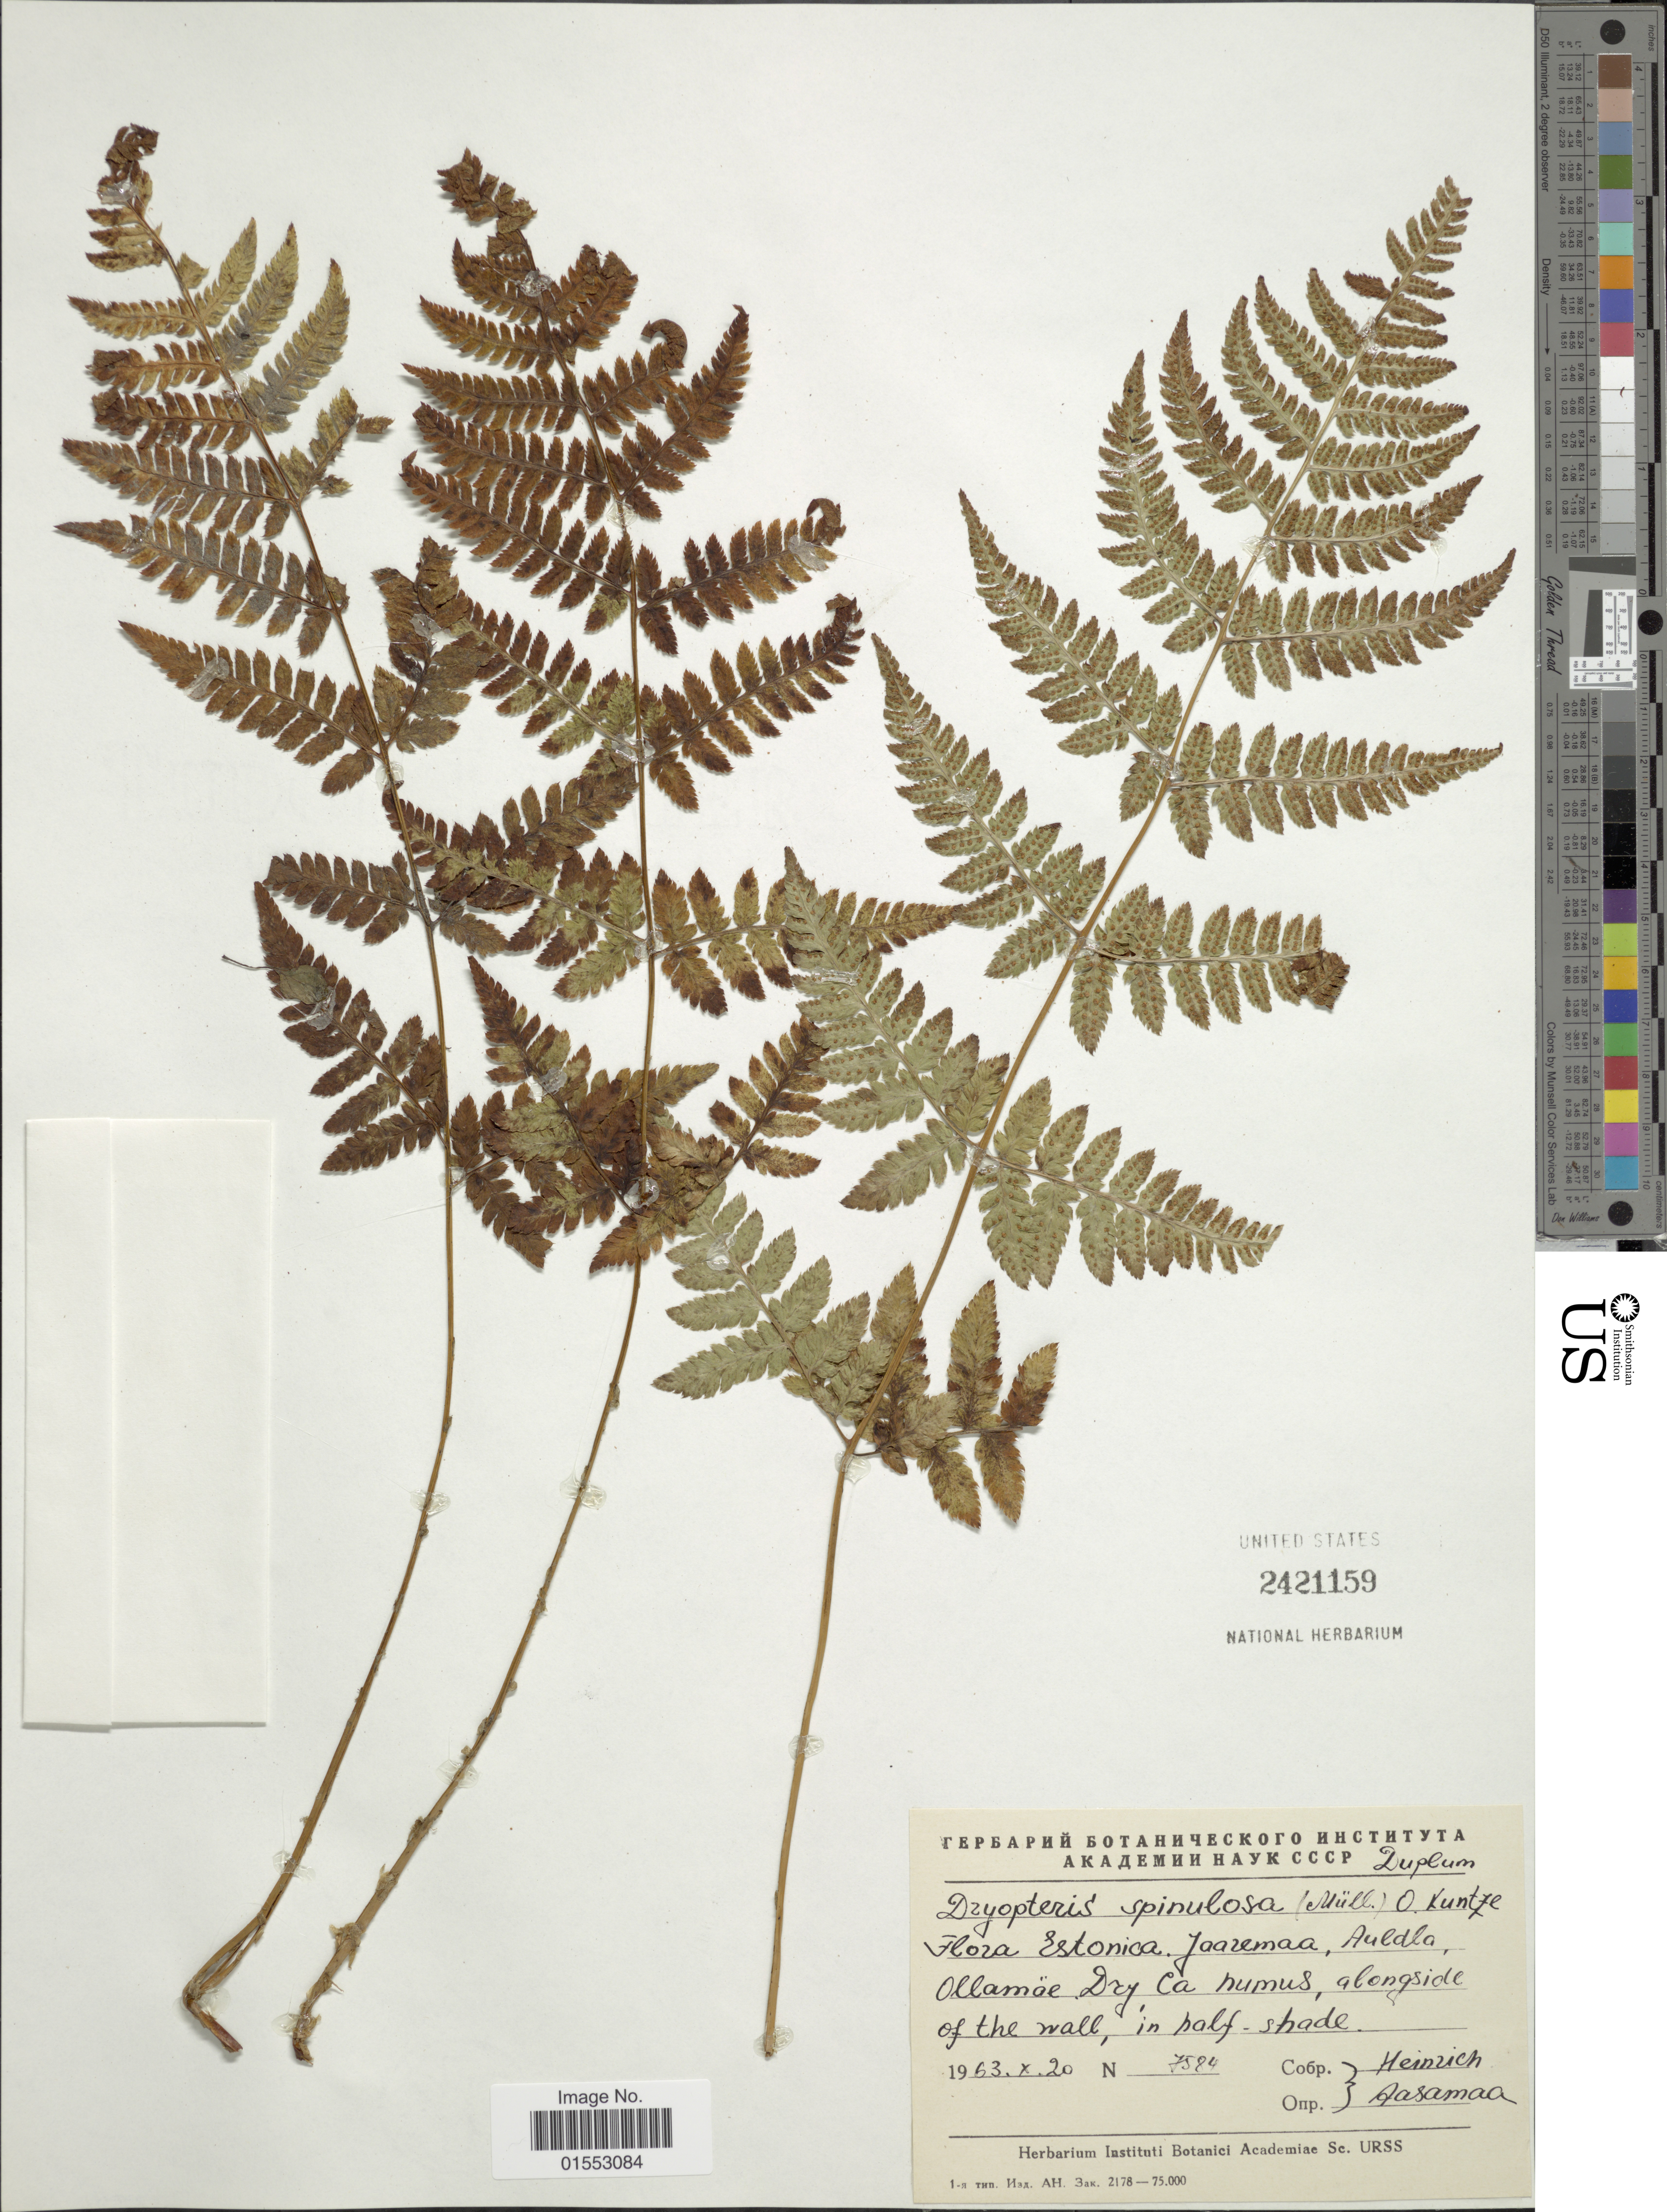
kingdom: Plantae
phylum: Tracheophyta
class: Polypodiopsida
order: Polypodiales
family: Dryopteridaceae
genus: Dryopteris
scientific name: Dryopteris carthusiana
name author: (Villars) H.P. Fuchs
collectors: Heinrich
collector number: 7584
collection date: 1963-10-20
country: Estonia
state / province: Saare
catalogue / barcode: US 2421159